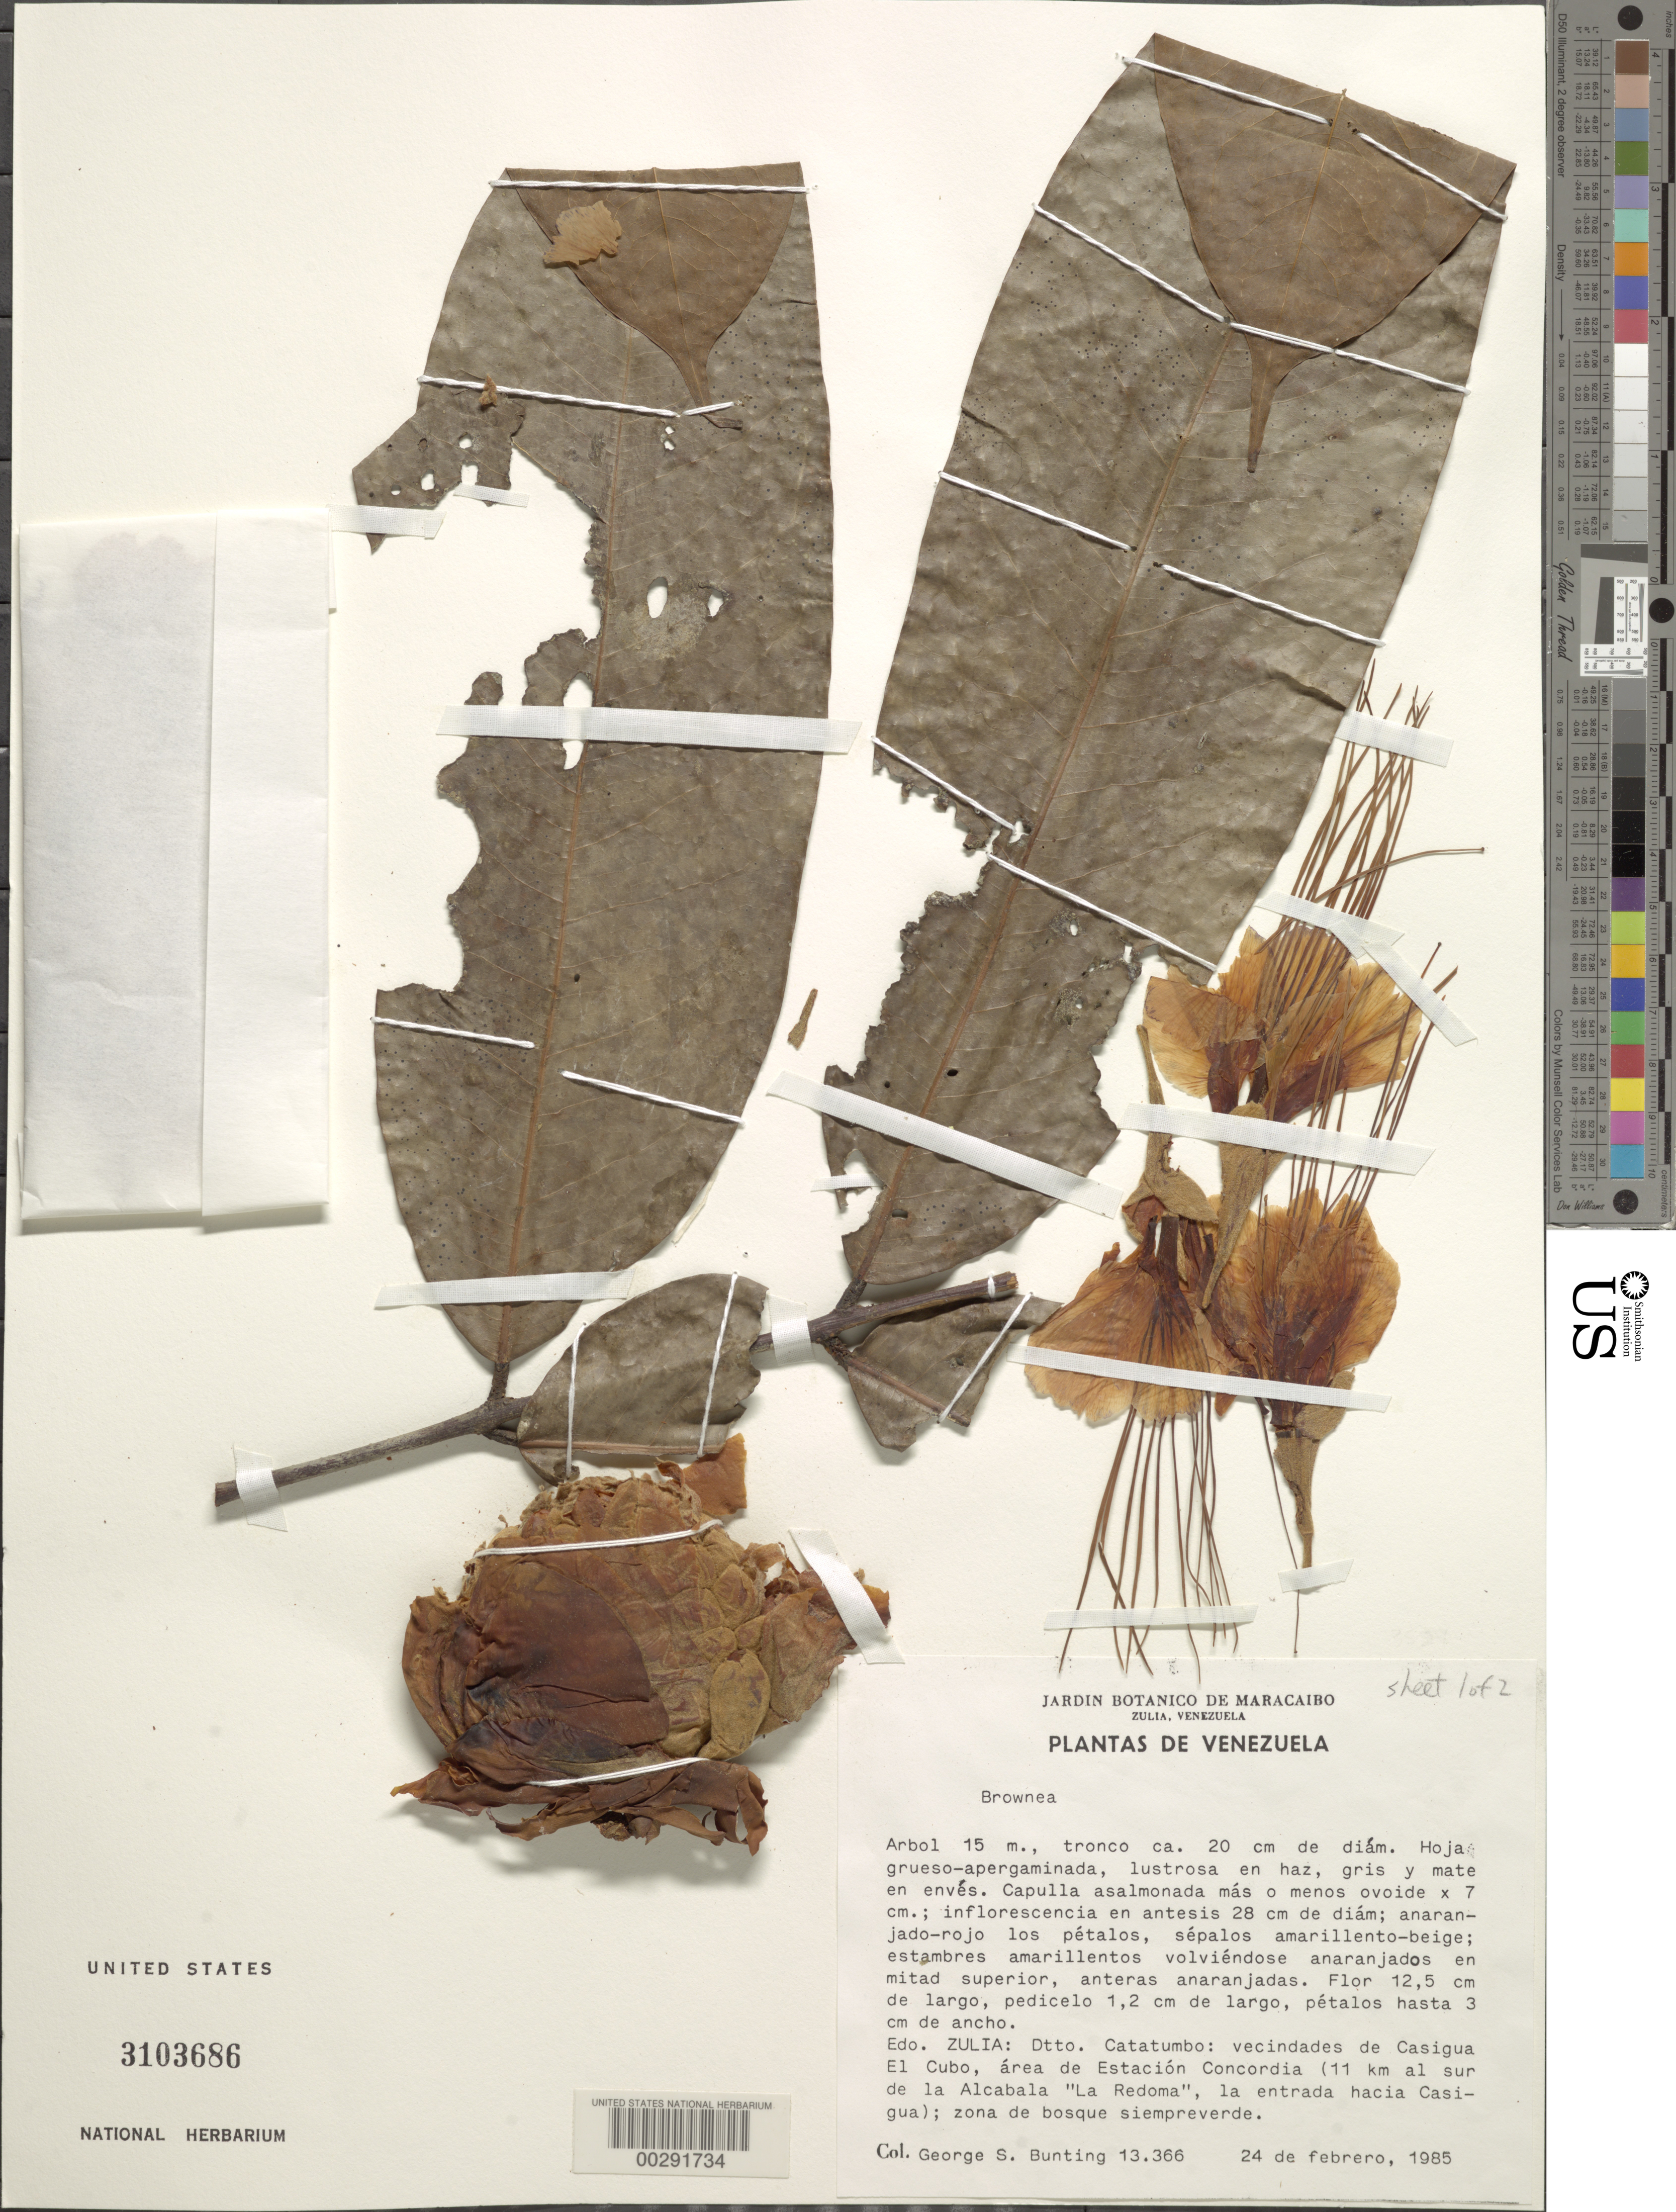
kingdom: Plantae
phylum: Tracheophyta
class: Magnoliopsida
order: Fabales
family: Fabaceae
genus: Brownea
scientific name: Brownea macrophylla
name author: B.L. Linden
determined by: Santos-Silva, J.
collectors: G. S. Bunting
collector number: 13366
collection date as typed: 24 Feb 1985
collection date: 1985-02-24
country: Venezuela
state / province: Zulia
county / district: Catatumbo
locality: Vicinity of casigua el cubo, area of estacion concordia (11 km s of alcabala "la redoma", entrance to casigua)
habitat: Evergreen forest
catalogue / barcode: US 3103686